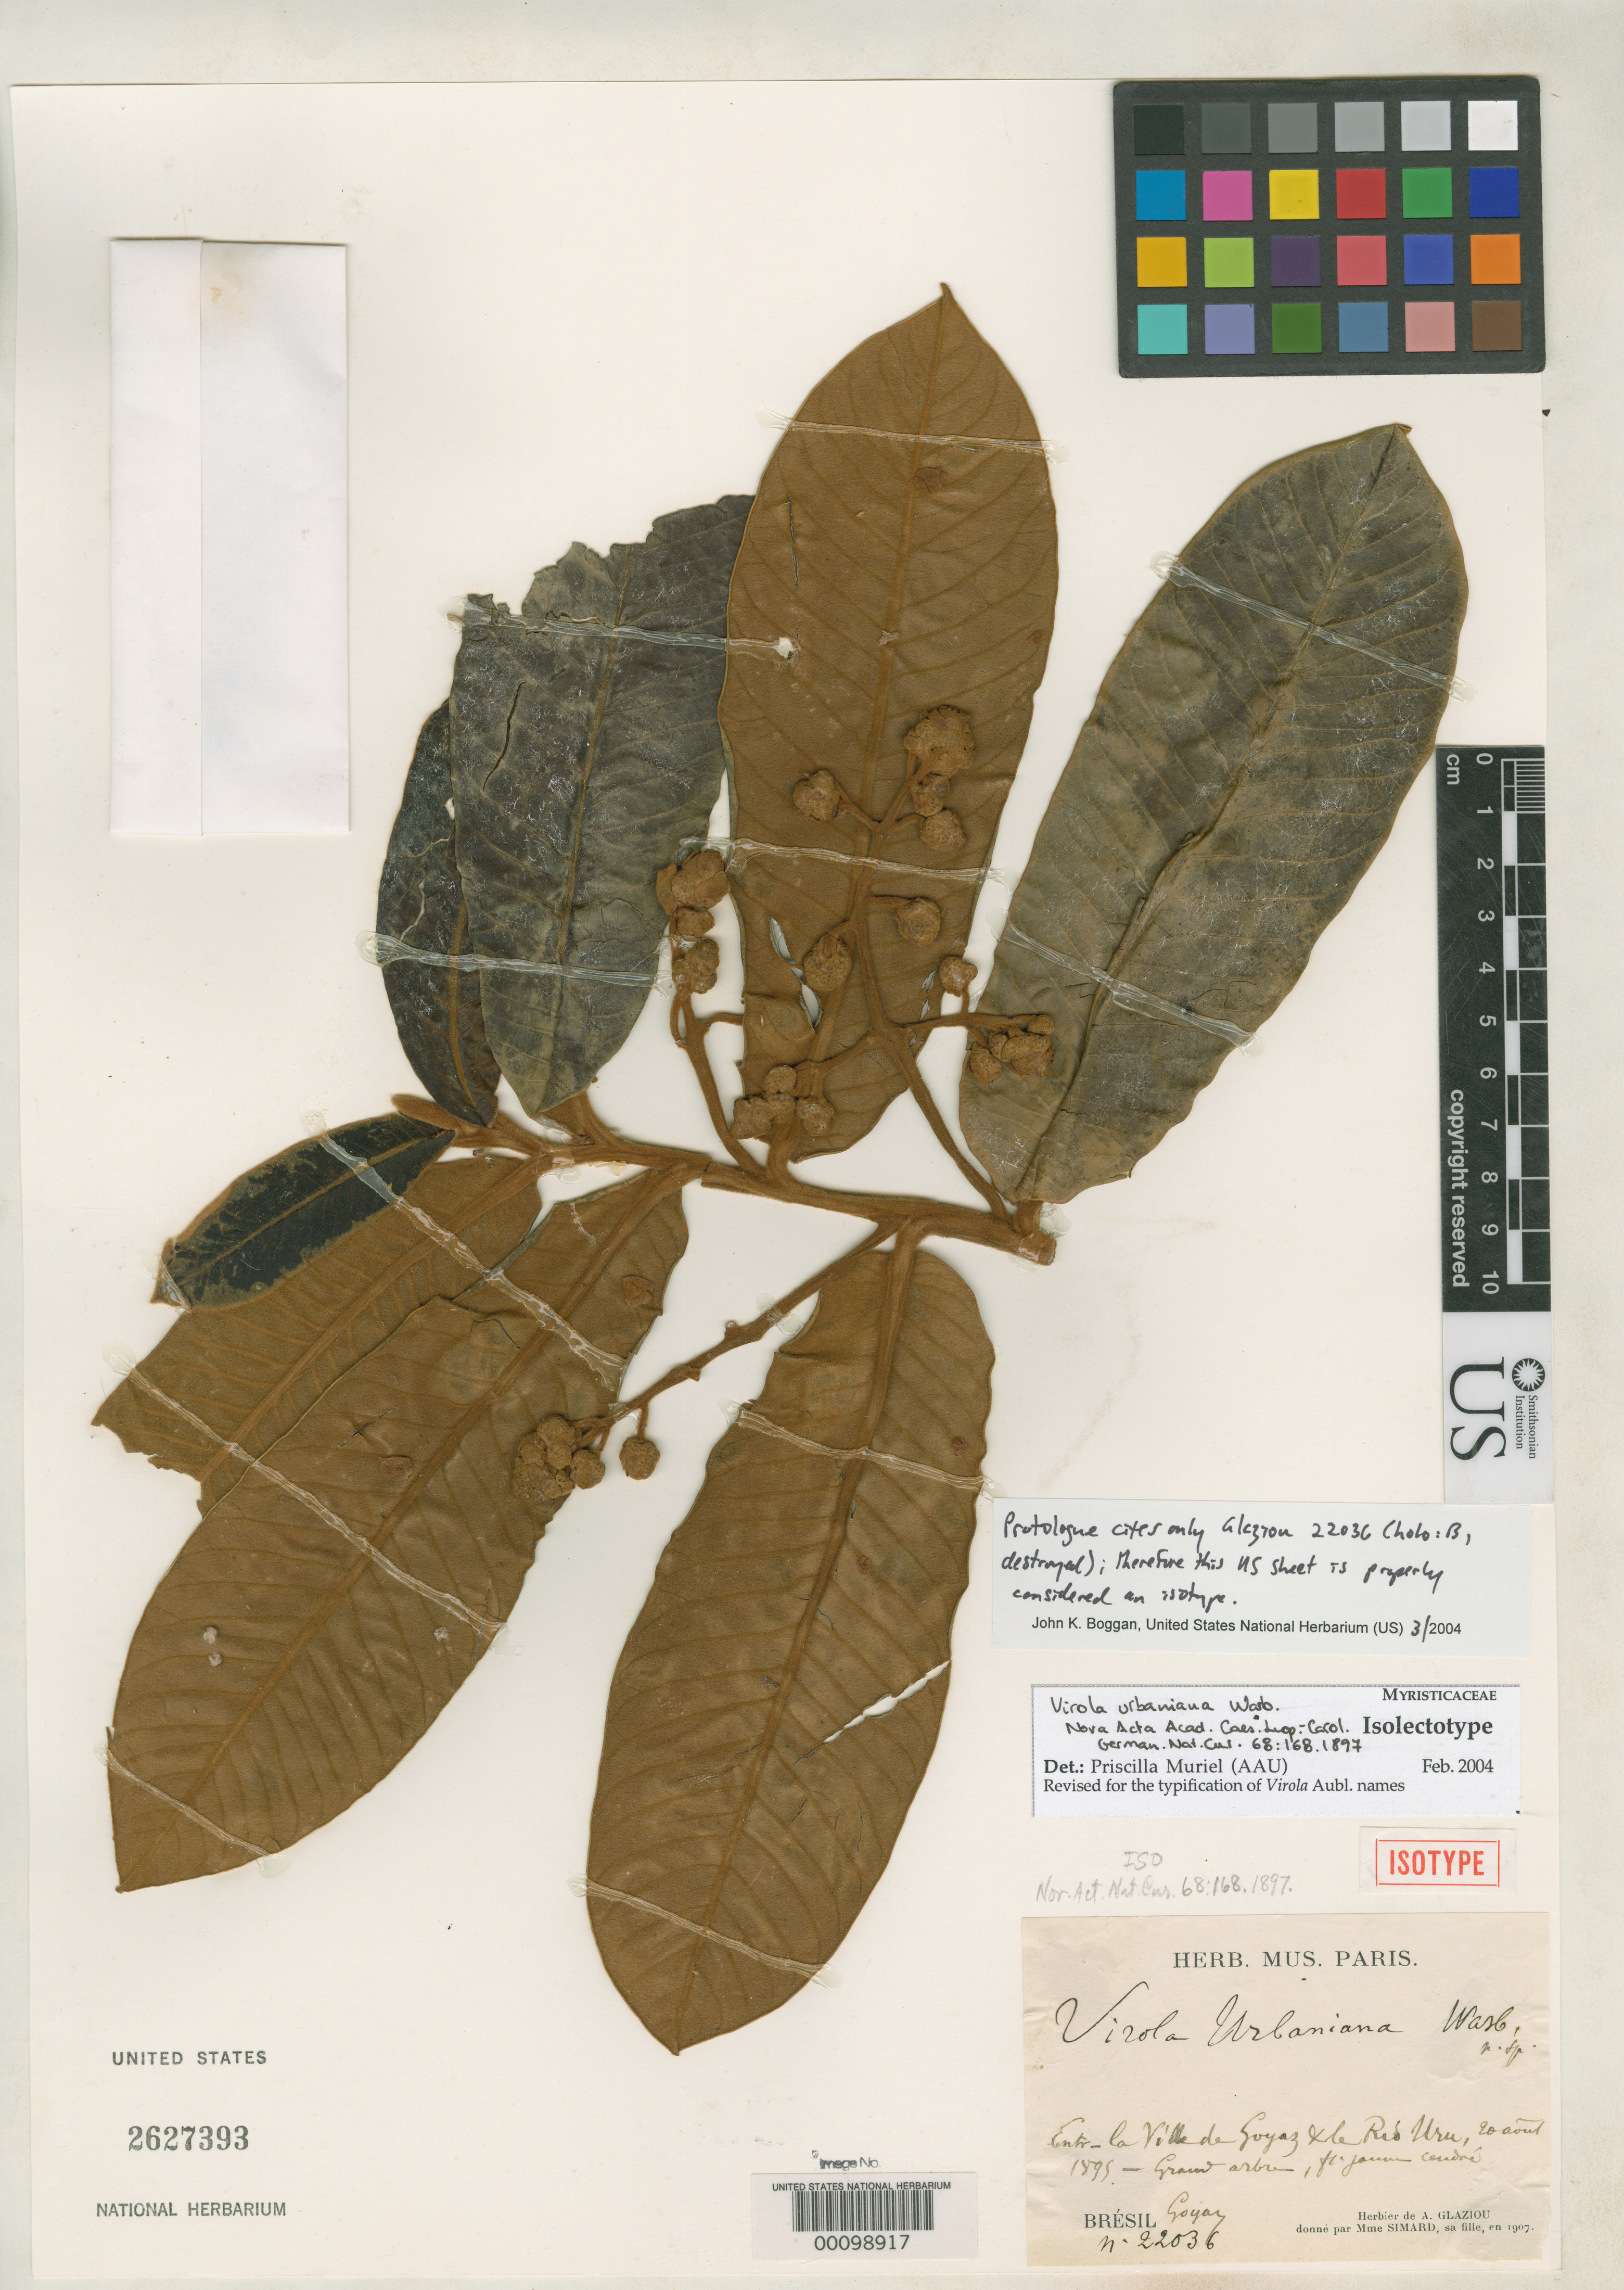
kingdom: Plantae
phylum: Tracheophyta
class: Magnoliopsida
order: Magnoliales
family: Myristicaceae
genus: Virola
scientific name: Virola urbaniana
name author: Warb.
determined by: Muriel M., P., AAU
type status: Isotype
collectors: A. F. M. Glaziou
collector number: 22036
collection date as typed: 20 Aug 1895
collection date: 1895-08-20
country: Brazil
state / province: Goiás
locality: Entre la Ville de Goyaz & le Río Uru.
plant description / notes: Annotated as isolectotype by P. Muriel (2004). Glaziou 22036 is the only collection cited (holotype: B, destroyed), therefore US sheet is an isotype.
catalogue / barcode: US 2627393